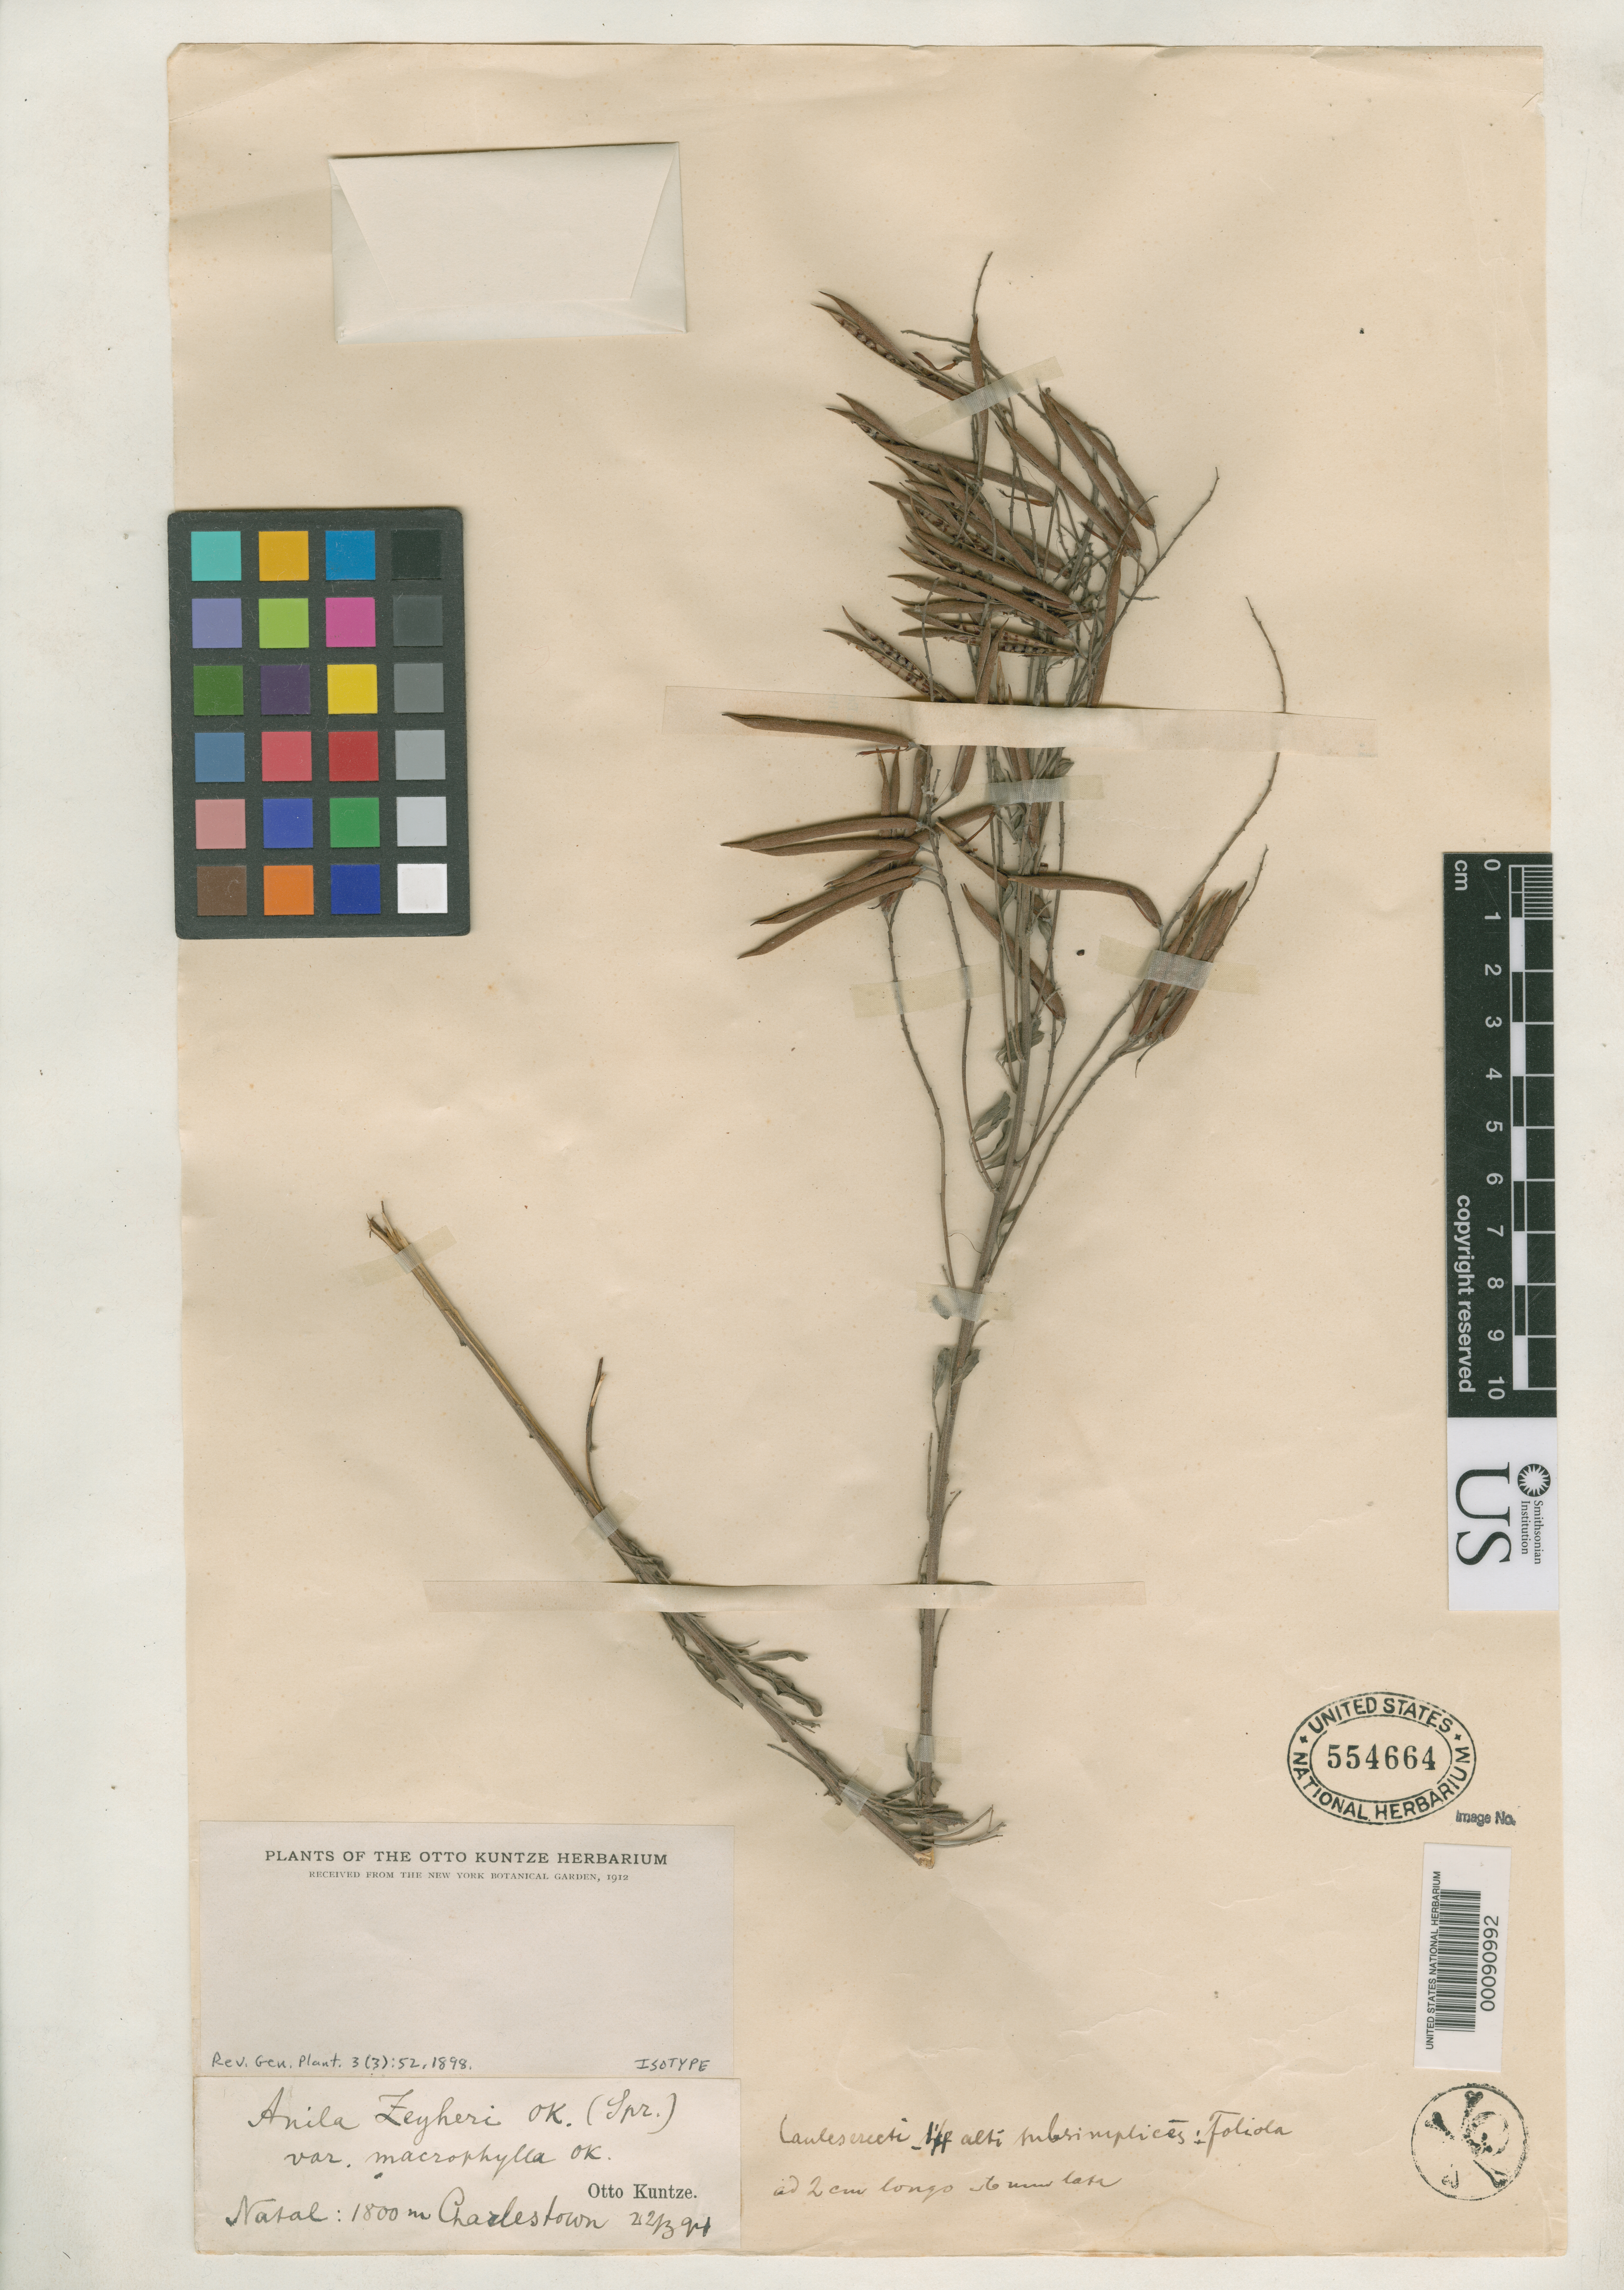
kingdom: Plantae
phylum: Tracheophyta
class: Magnoliopsida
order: Fabales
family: Fabaceae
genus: Anila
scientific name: Anila zeyheri var. macrophylla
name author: Kuntze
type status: Isotype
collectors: C.E.O. Kuntze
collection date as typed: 22 Mar 1894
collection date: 1894-03-22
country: South Africa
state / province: KwaZulu-Natal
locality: Charlestown.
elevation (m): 1800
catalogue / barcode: US 554664